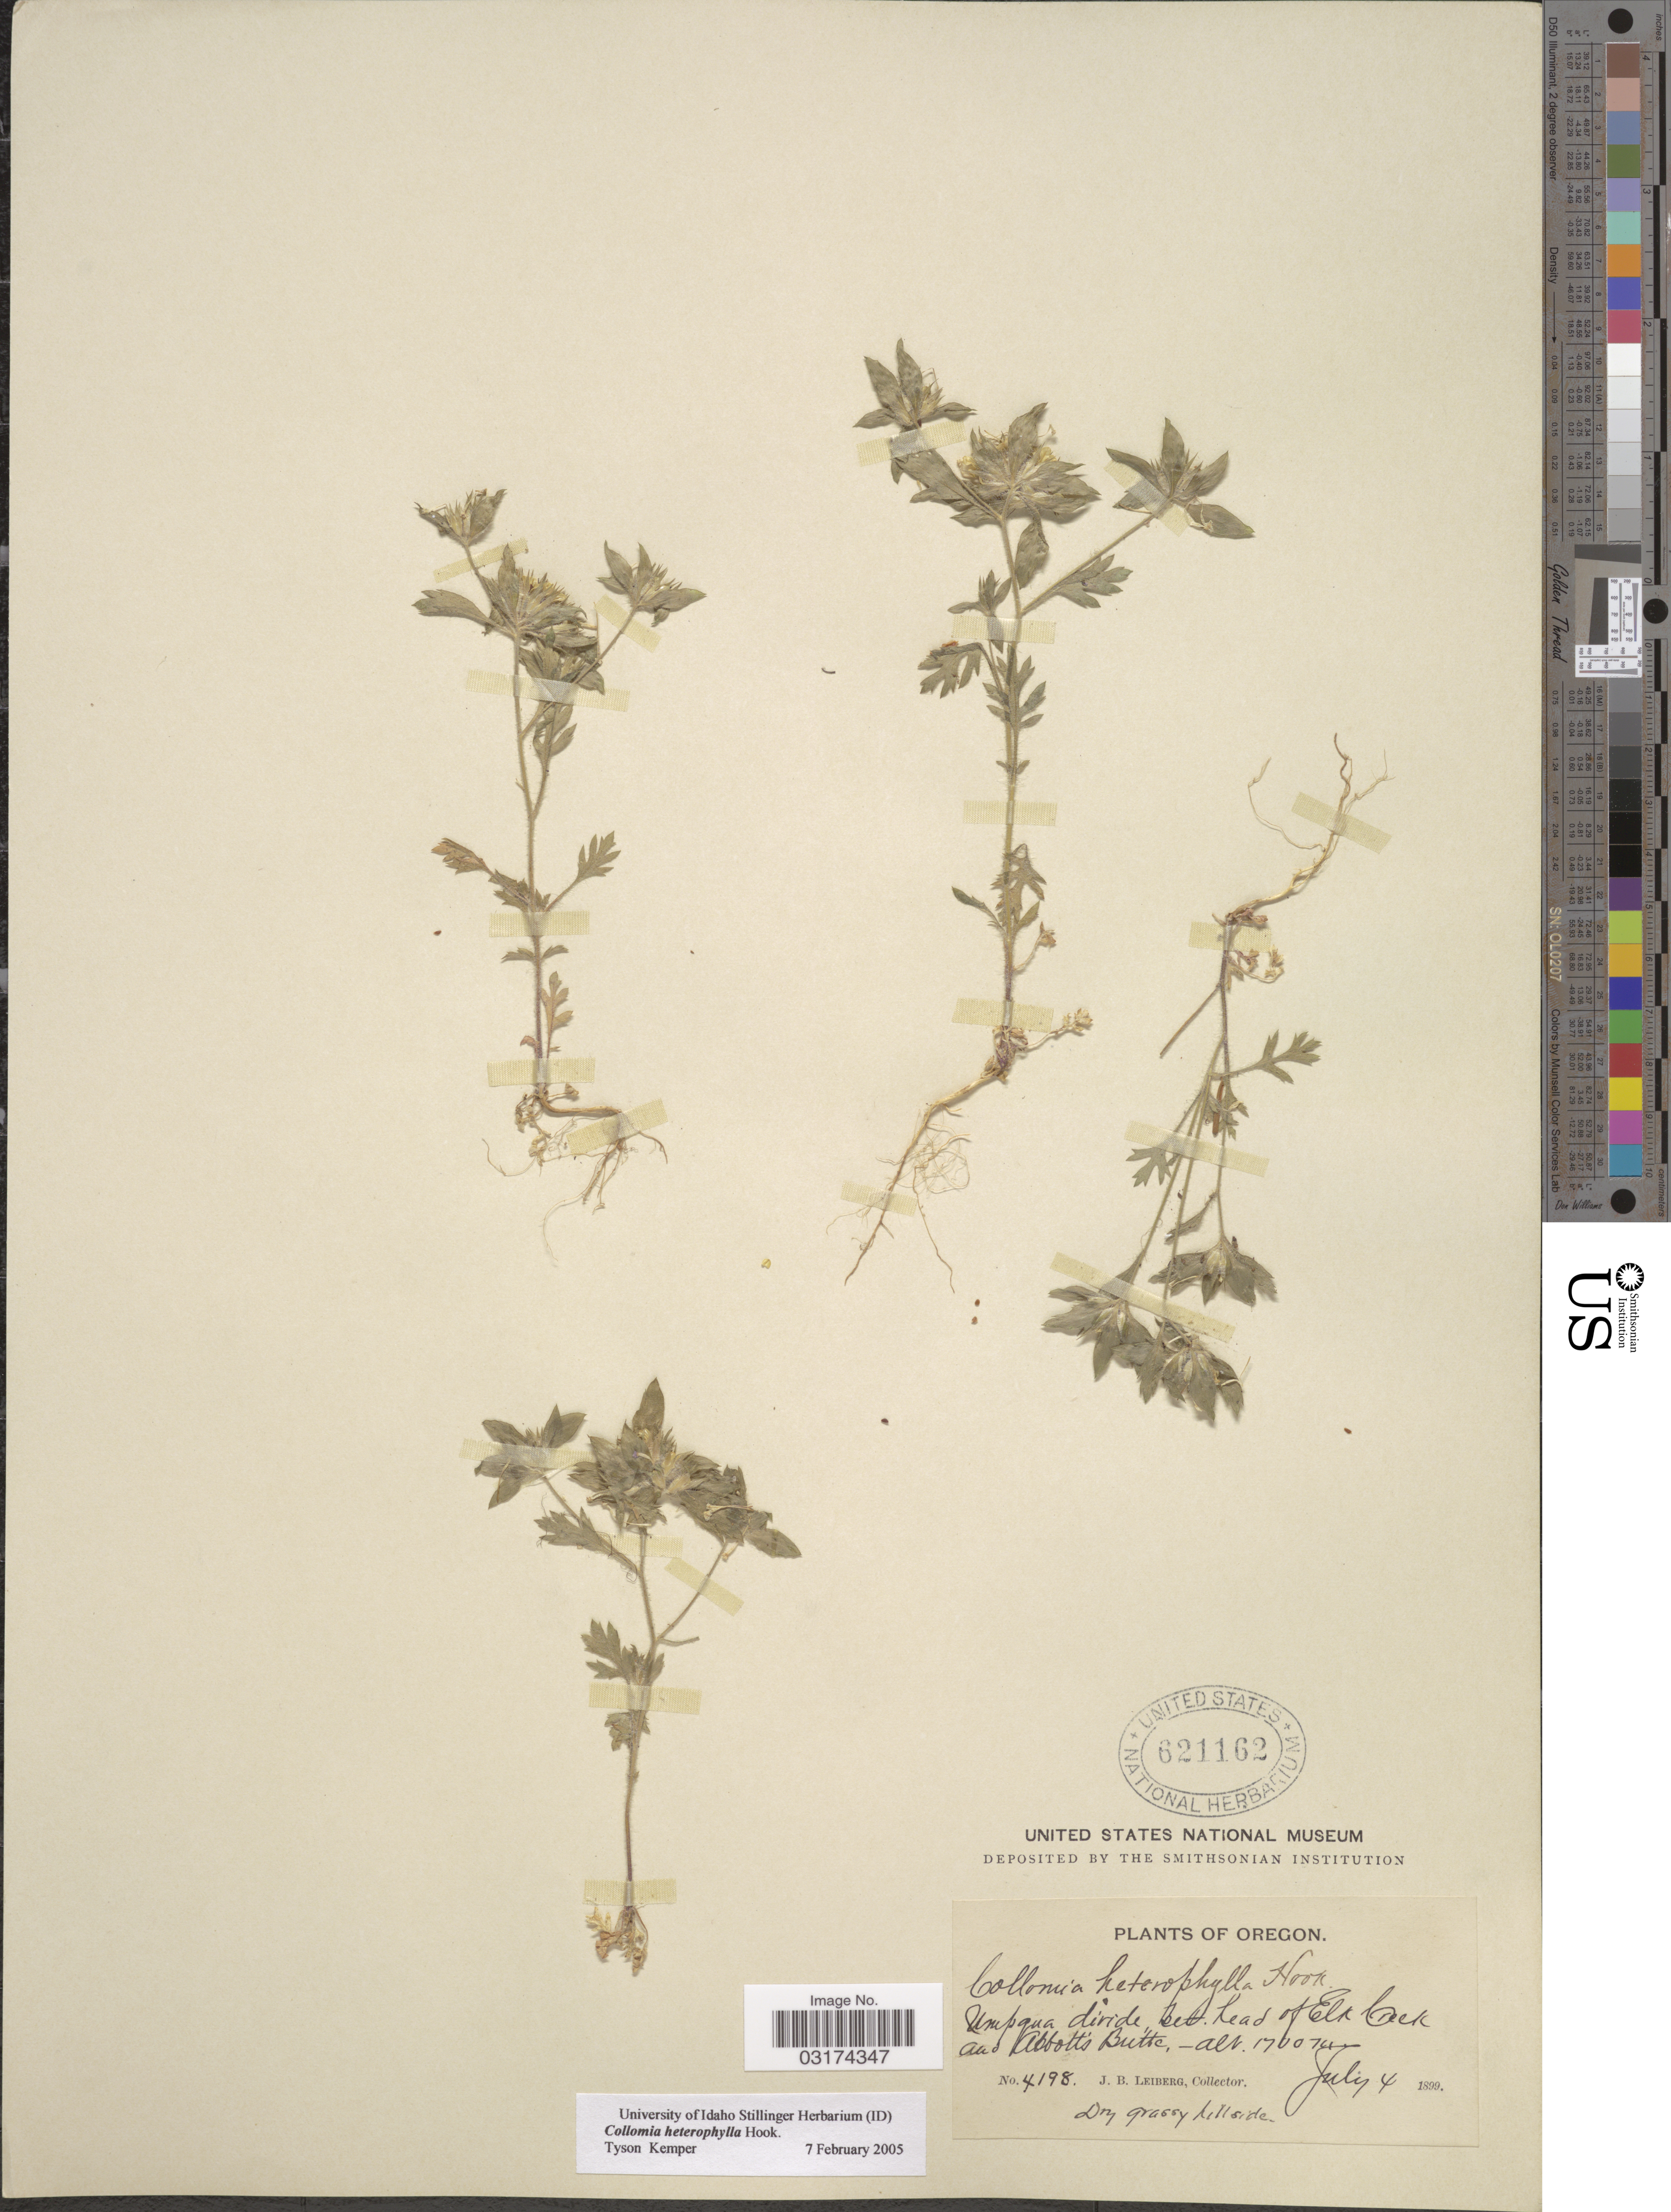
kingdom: Plantae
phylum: Tracheophyta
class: Magnoliopsida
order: Ericales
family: Polemoniaceae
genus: Collomia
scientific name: Collomia heterophylla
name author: Hook.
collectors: J. B. Leiberg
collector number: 4198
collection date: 1899-07-04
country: United States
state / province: Oregon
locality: Umpqua divide bet. head of Elk Creek and Abbott's Butte.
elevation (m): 1700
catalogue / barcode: US 621162